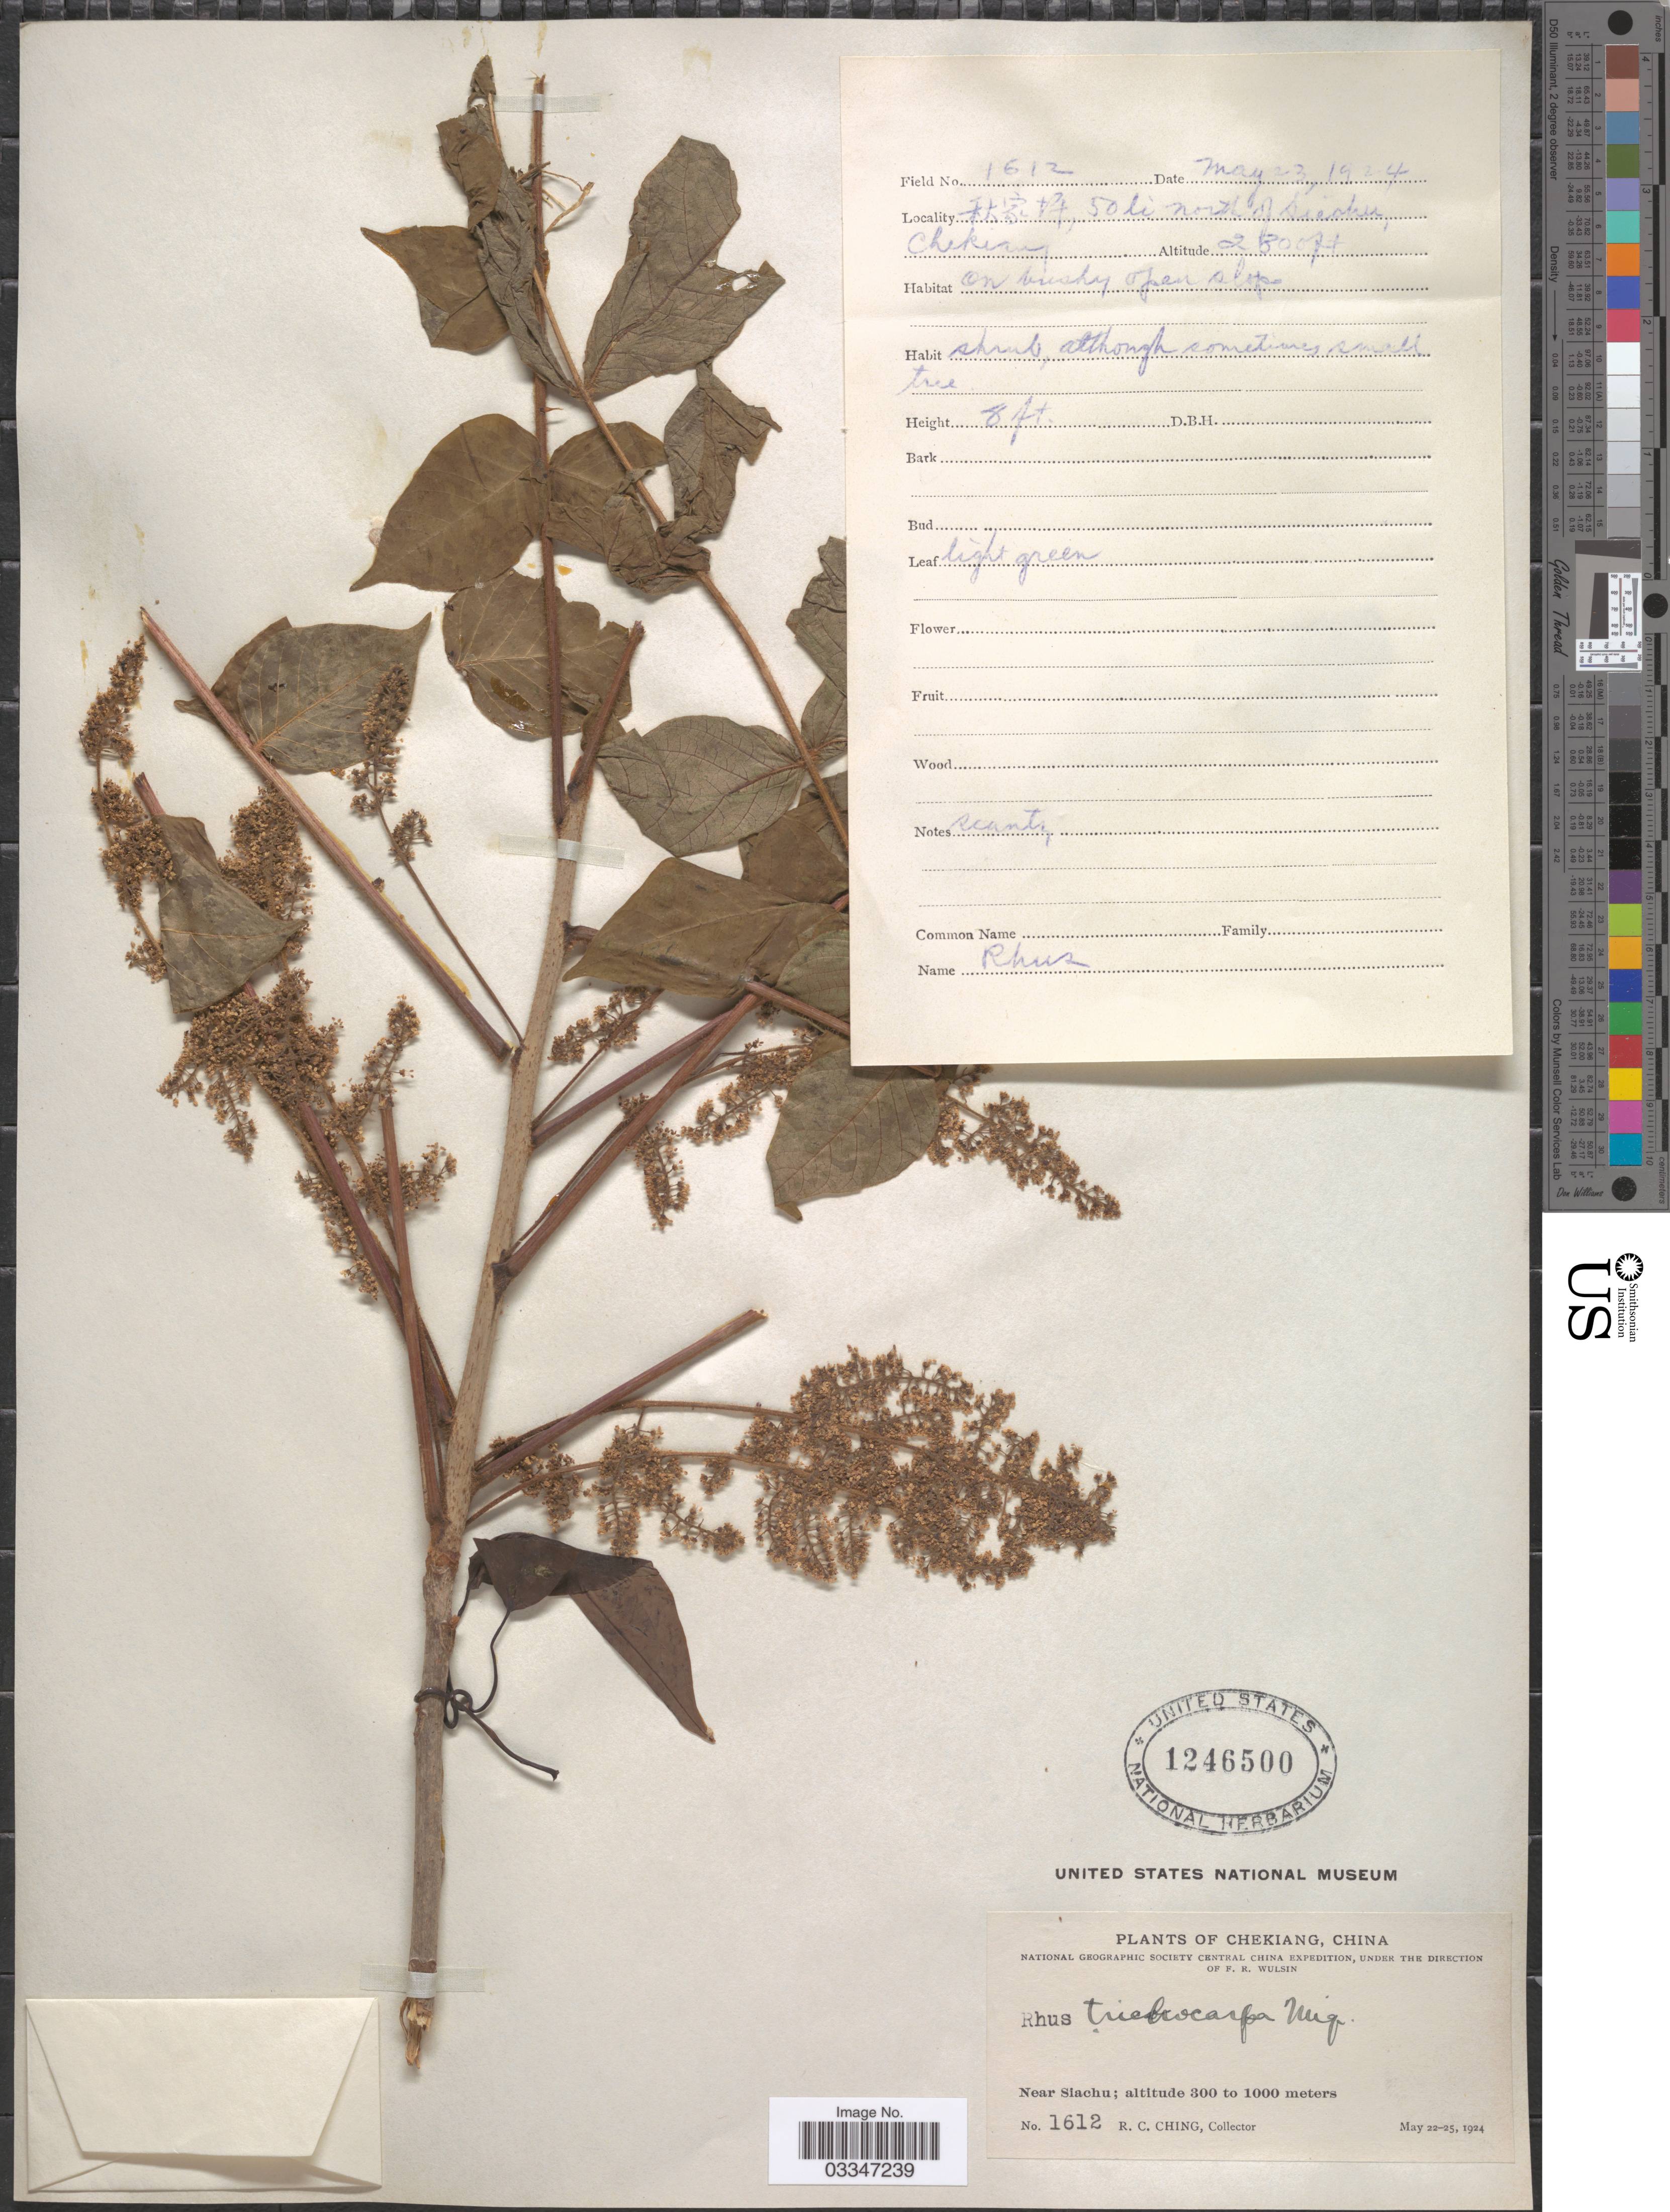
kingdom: Plantae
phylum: Tracheophyta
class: Magnoliopsida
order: Sapindales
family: Anacardiaceae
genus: Rhus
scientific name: Rhus trichocarpa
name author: Miq.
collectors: R. C. Ching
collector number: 1612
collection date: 1924-05-23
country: China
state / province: Zhejiang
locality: Chekiang. Near Siachu. X, 50 li north of Siachu.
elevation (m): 701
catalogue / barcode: US 1246500